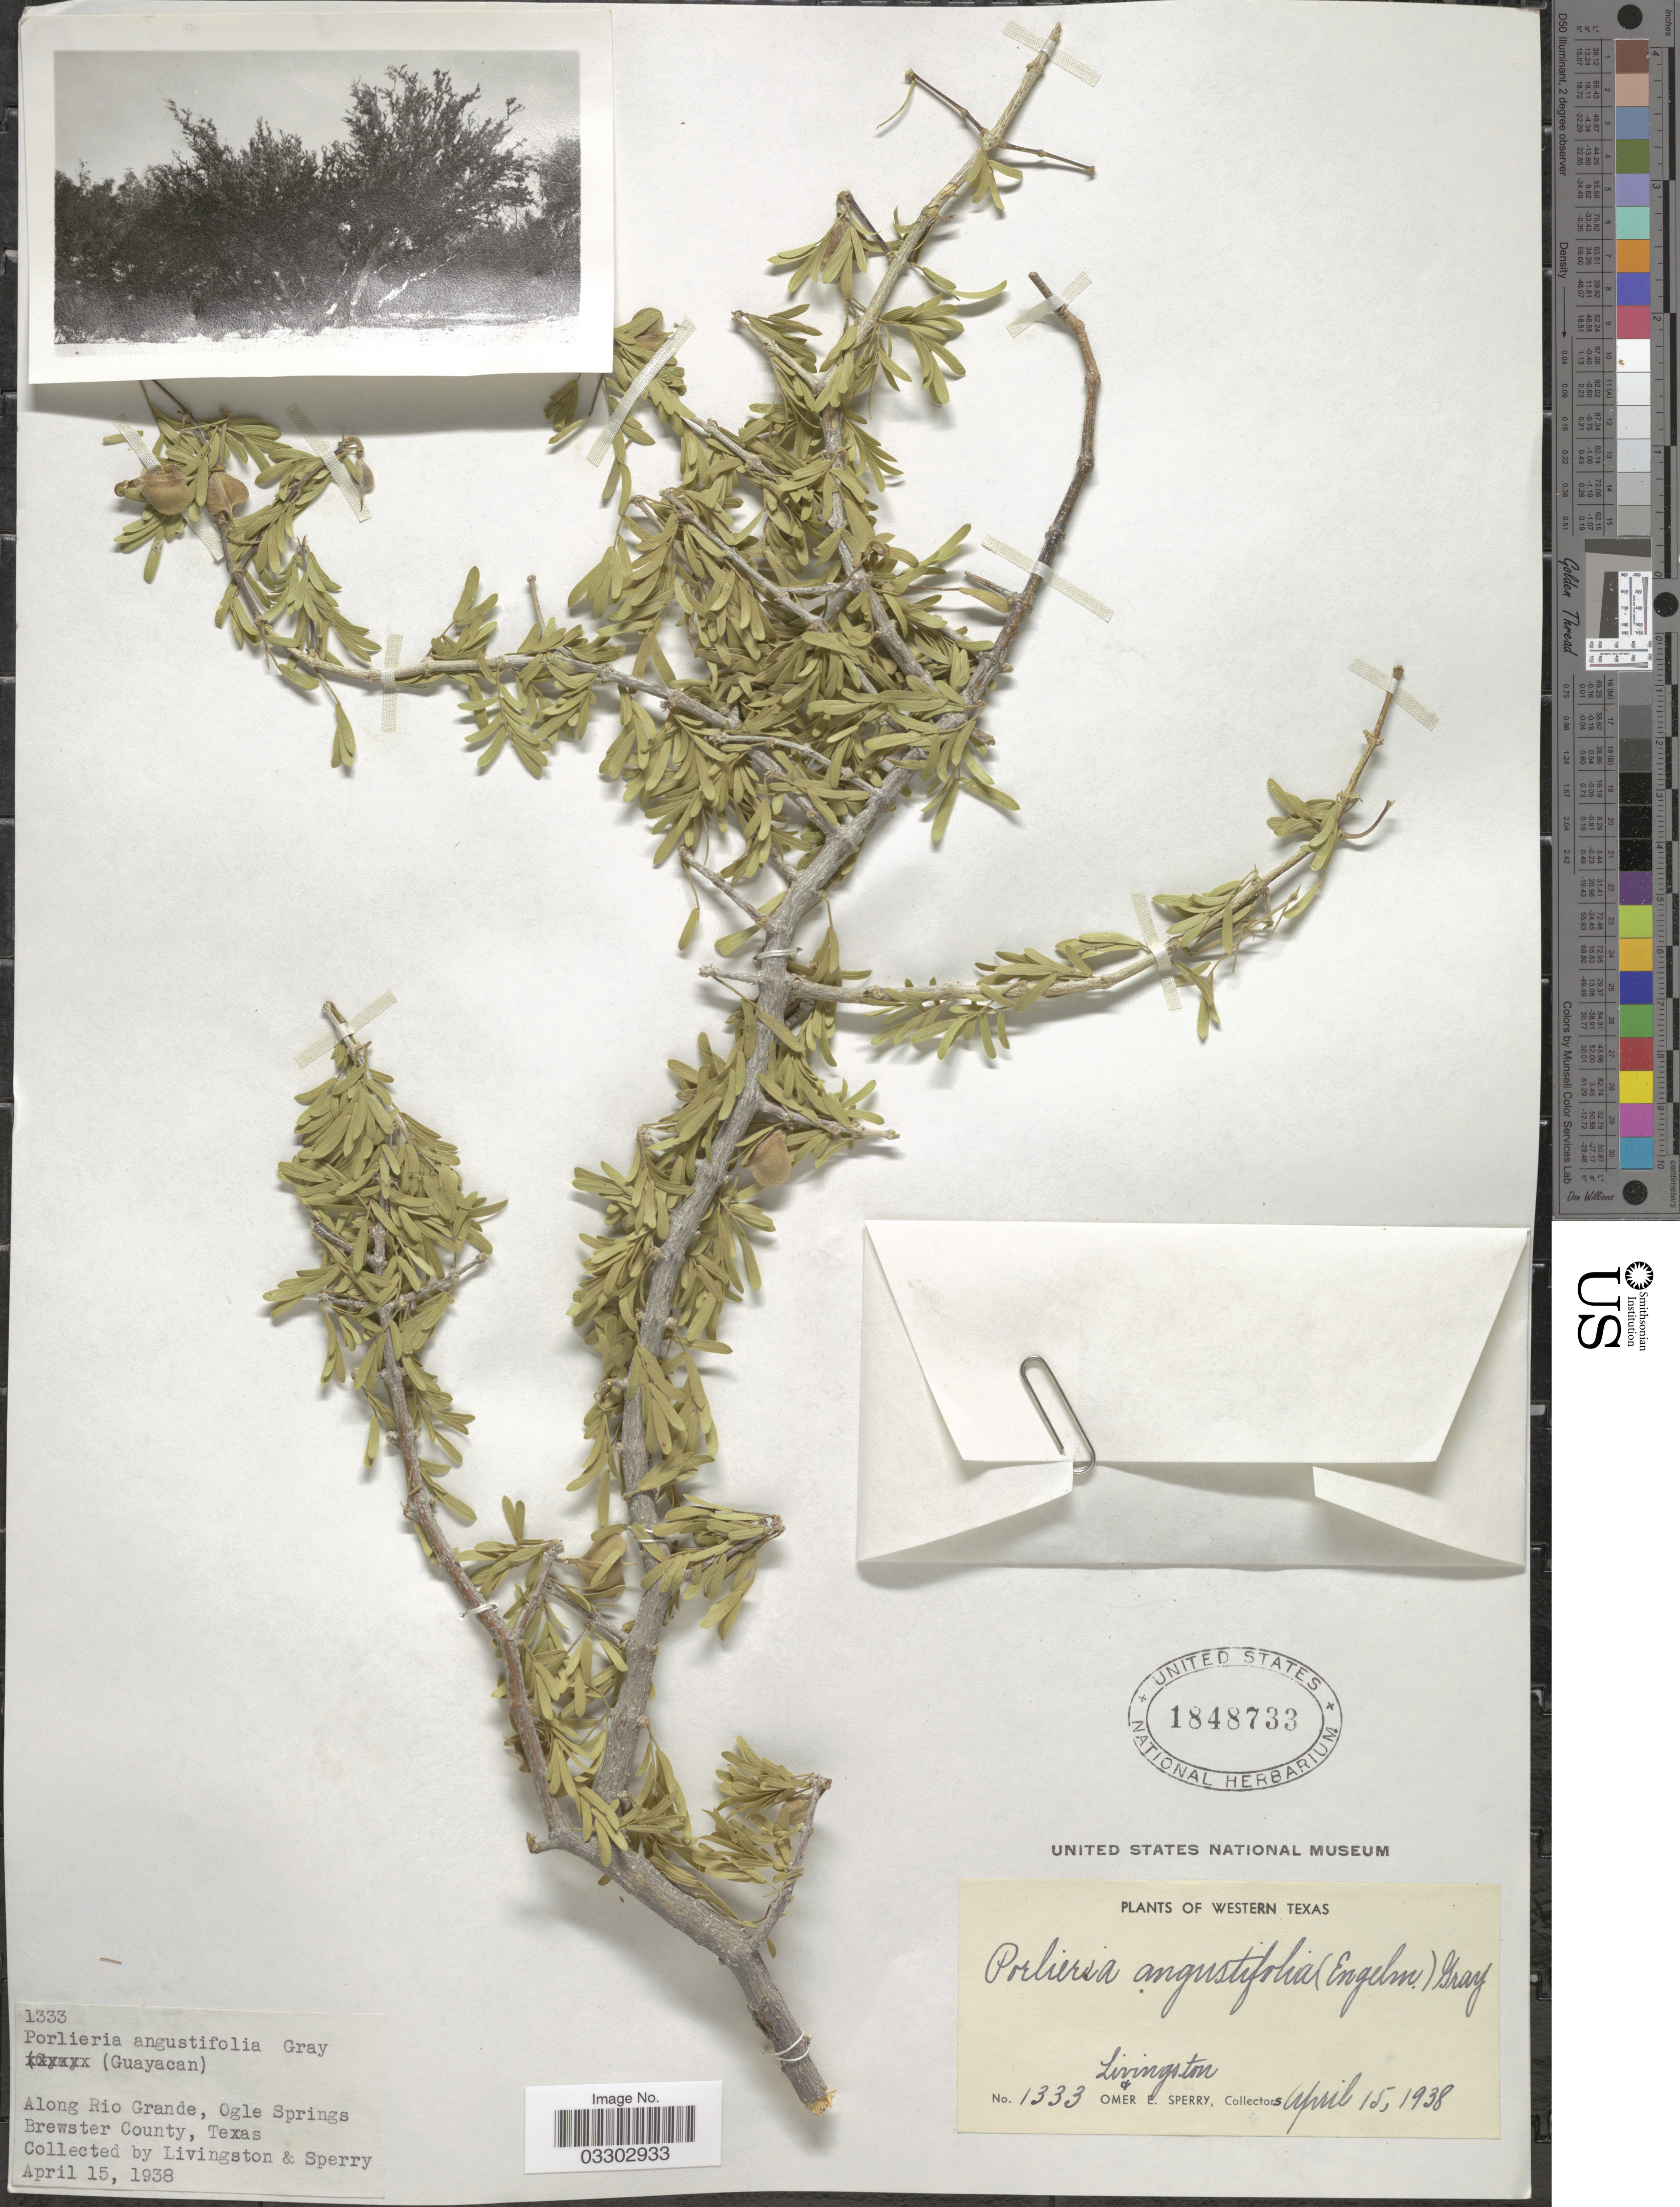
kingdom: Plantae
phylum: Tracheophyta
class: Magnoliopsida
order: Zygophyllales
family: Zygophyllaceae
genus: Guaiacum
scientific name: Guaiacum angustifolium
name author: Engelm.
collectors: Livingston & -. Sperry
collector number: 1333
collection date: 1938-04-15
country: United States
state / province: Texas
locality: Western Texas. Along Rio Grande, Ogle Springs. Brewster County.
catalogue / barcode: US 1848733